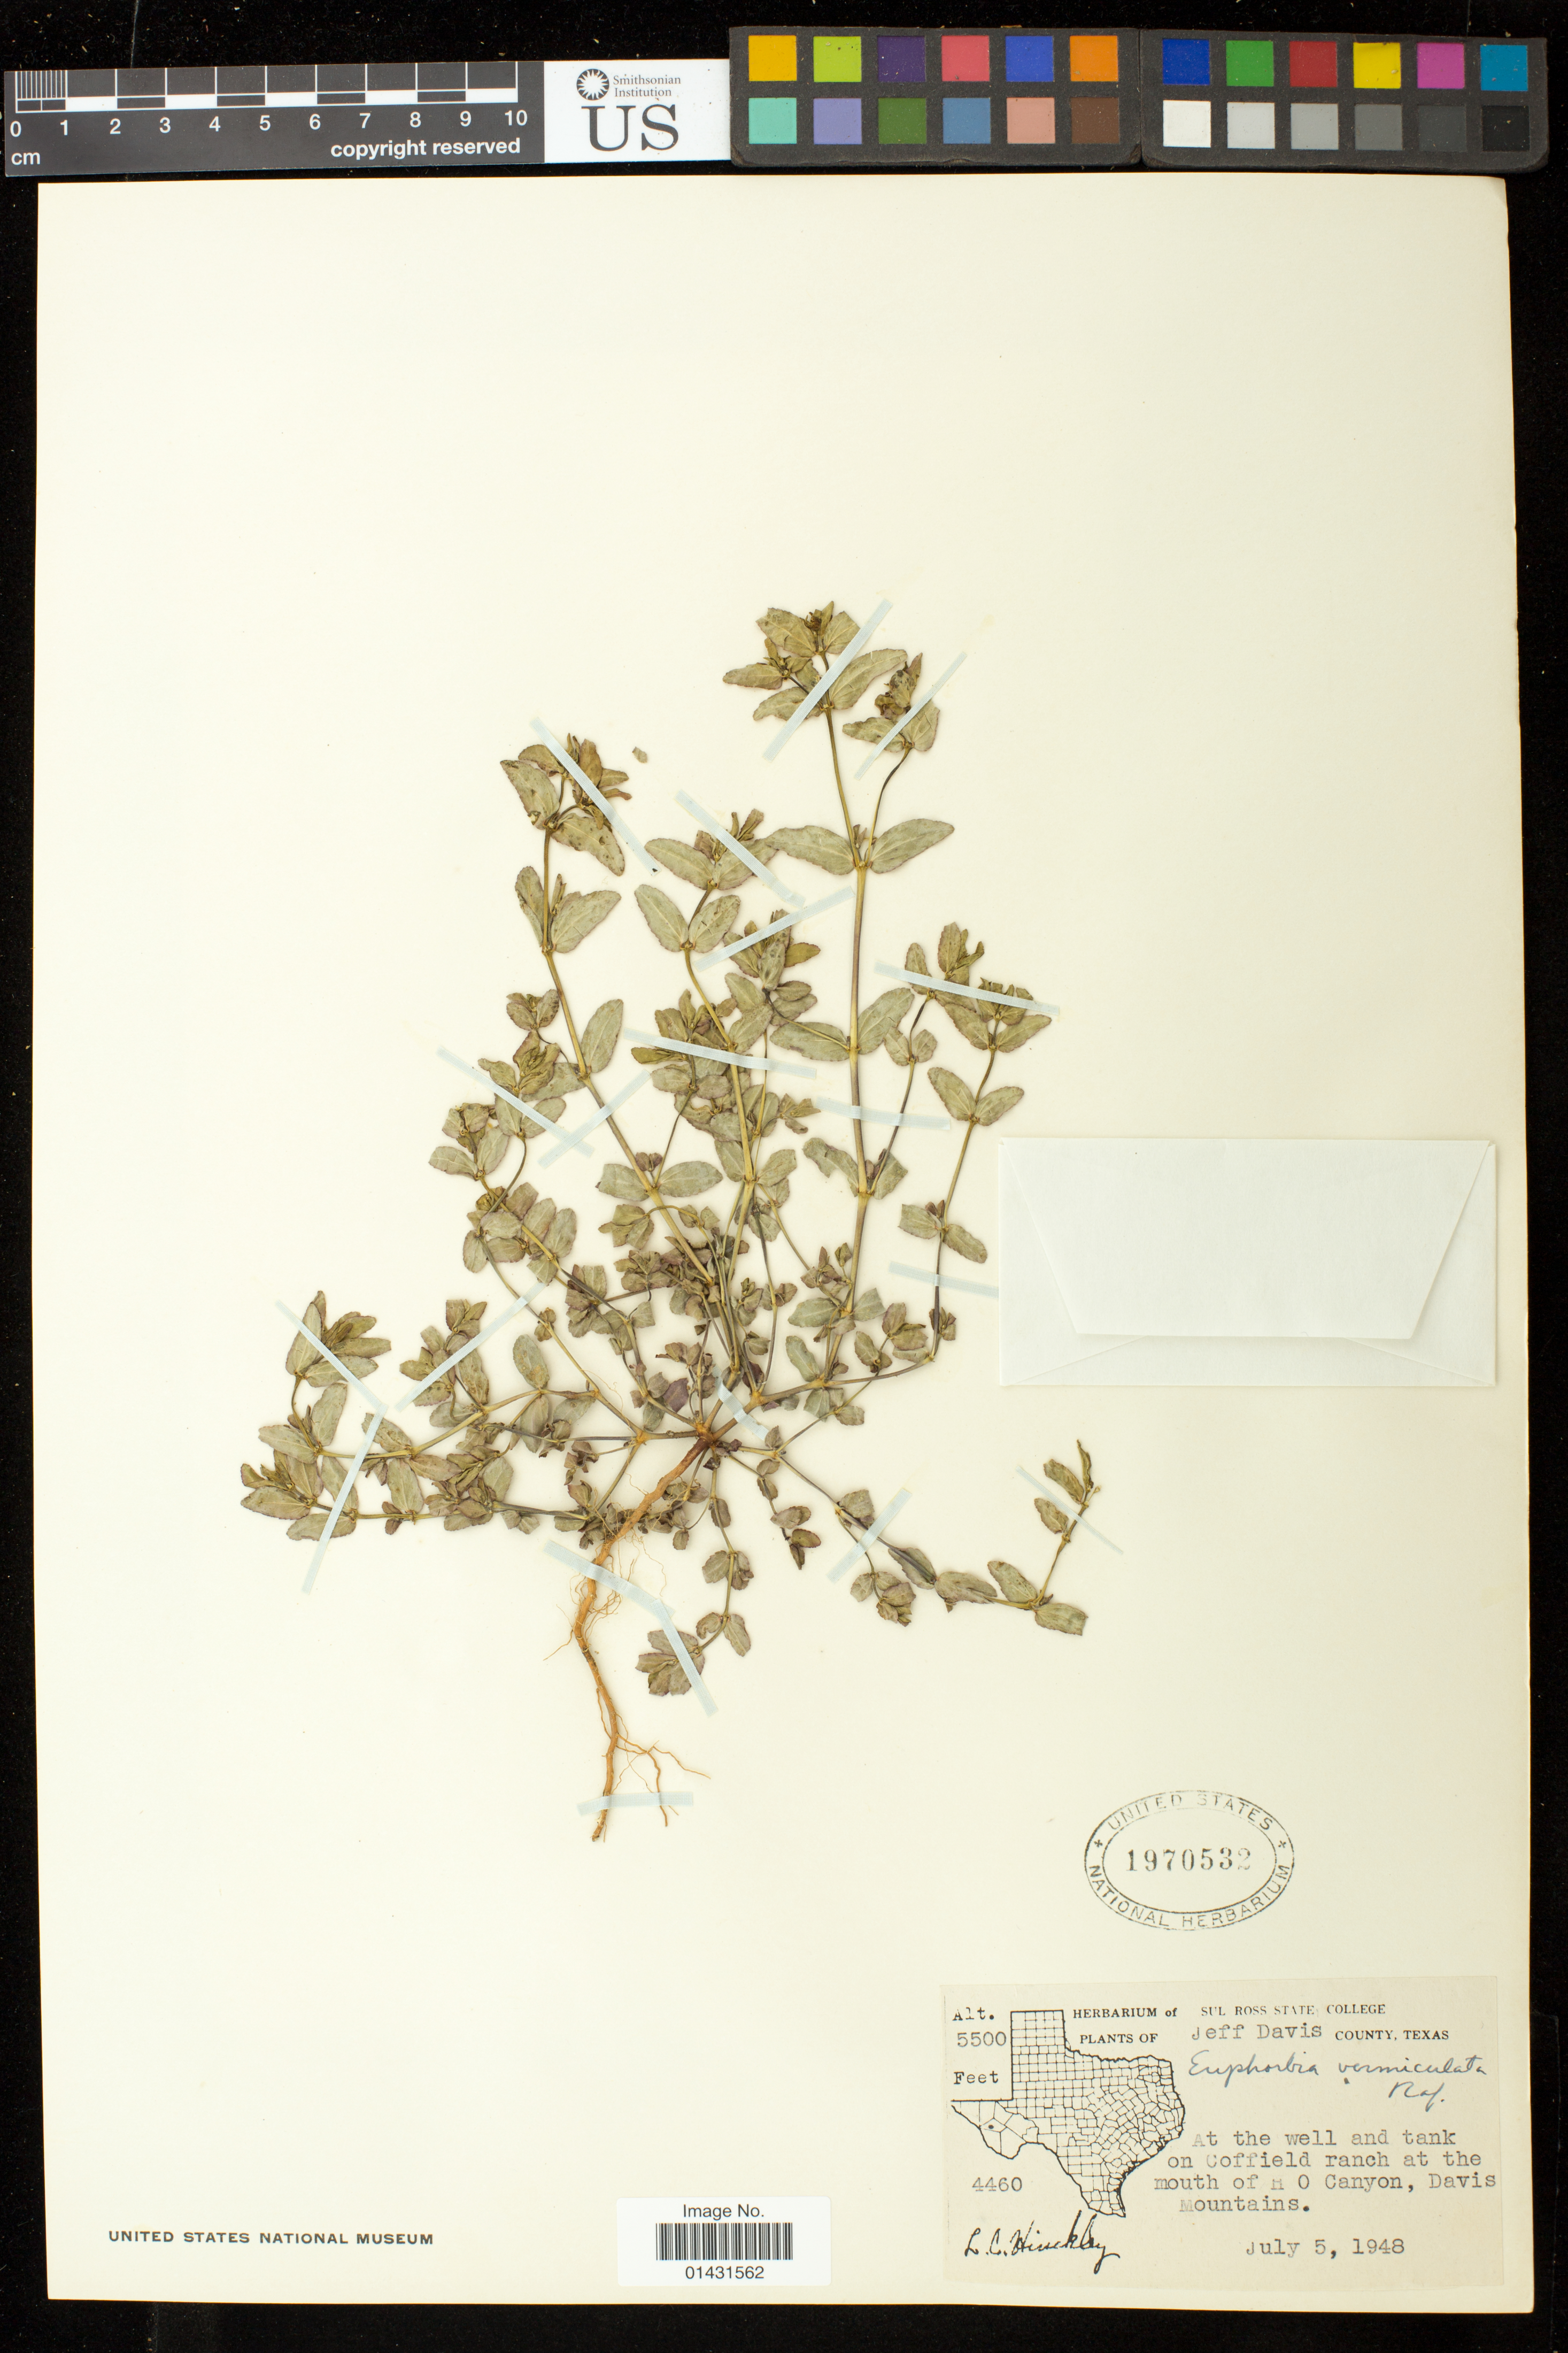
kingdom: Plantae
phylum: Tracheophyta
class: Magnoliopsida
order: Malpighiales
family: Euphorbiaceae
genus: Euphorbia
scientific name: Euphorbia hyssopifolia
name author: L.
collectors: L. Hinckley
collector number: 4460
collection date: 1948-07-05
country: United States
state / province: Texas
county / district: Jeff Davis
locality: At the well and tank on Coffield ranch at the mouth of H O Canyon, Davis Mountains.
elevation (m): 1676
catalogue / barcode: US 1970532